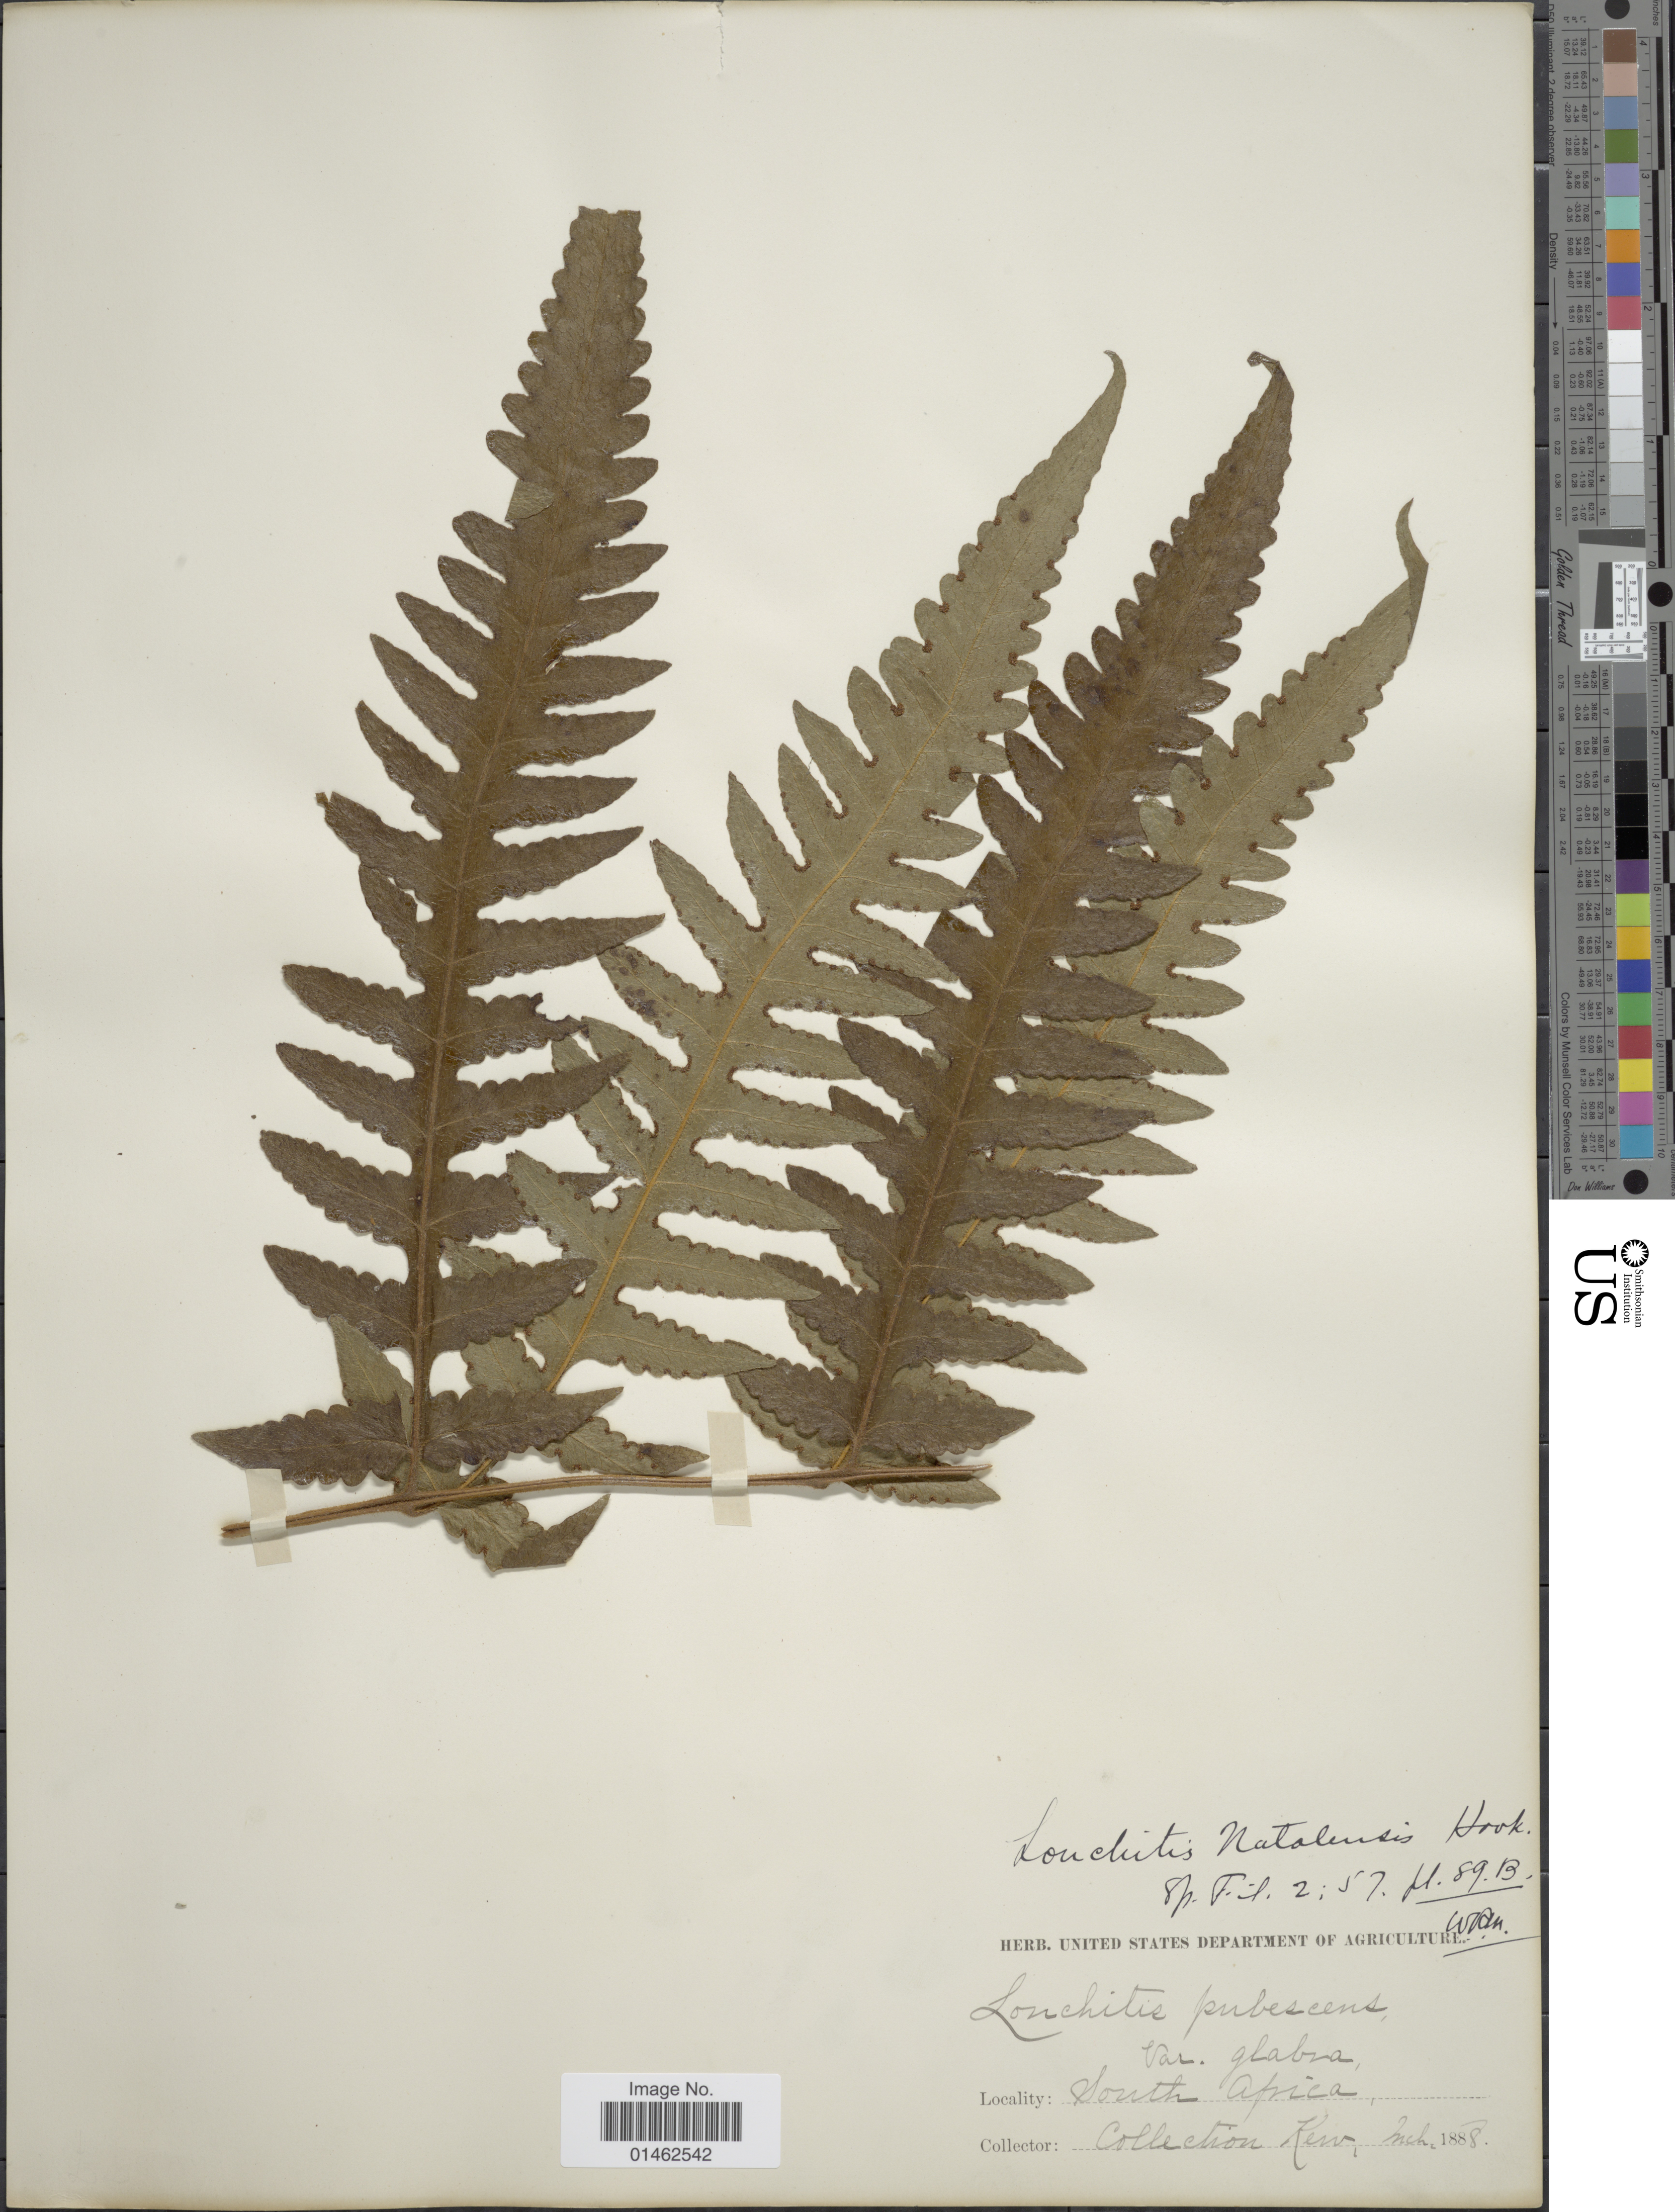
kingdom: Plantae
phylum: Tracheophyta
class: Polypodiopsida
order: Polypodiales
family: Dennstaedtiaceae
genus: Blotiella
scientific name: Blotiella natalensis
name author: (Hook.) R.M. Tryon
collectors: Kew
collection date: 1888-03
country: South Africa